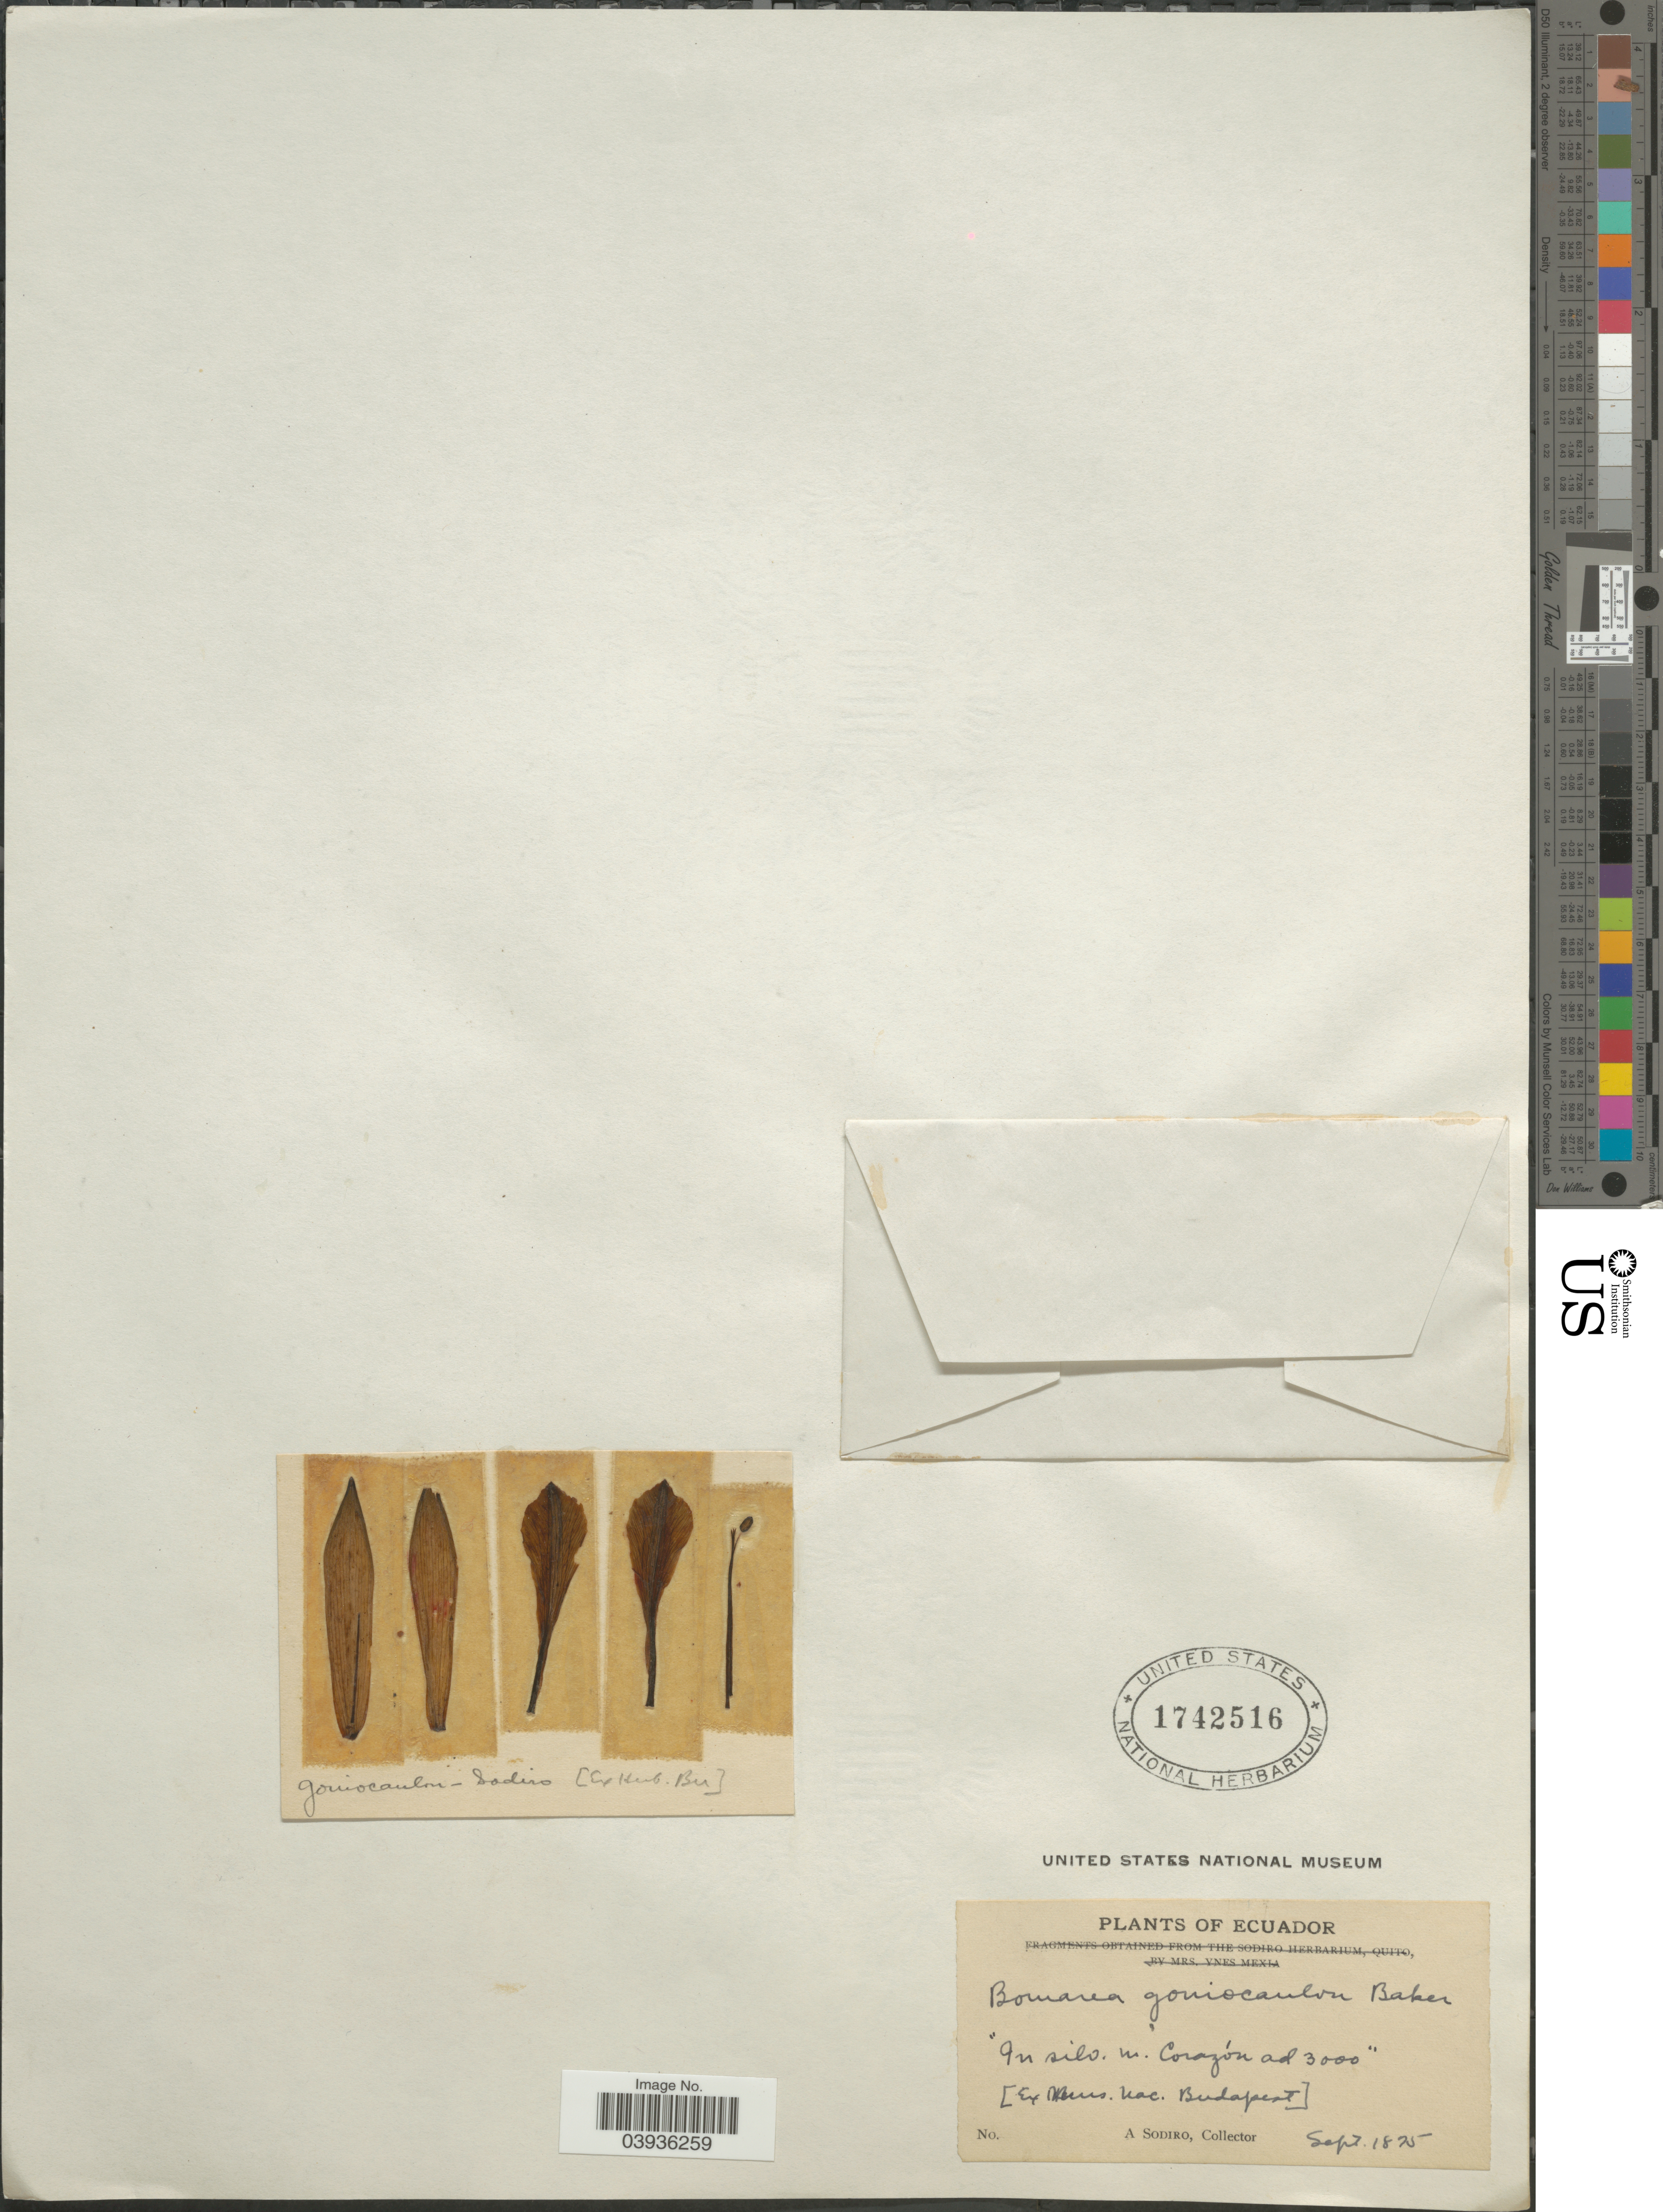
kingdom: Plantae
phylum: Tracheophyta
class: Liliopsida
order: Liliales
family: Alstroemeriaceae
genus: Bomarea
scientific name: Bomarea goniocaulon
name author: Baker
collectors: A. Sodiro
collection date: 1875-09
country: Ecuador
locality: In silv. m. Corazón.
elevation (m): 914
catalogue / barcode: US 1742516